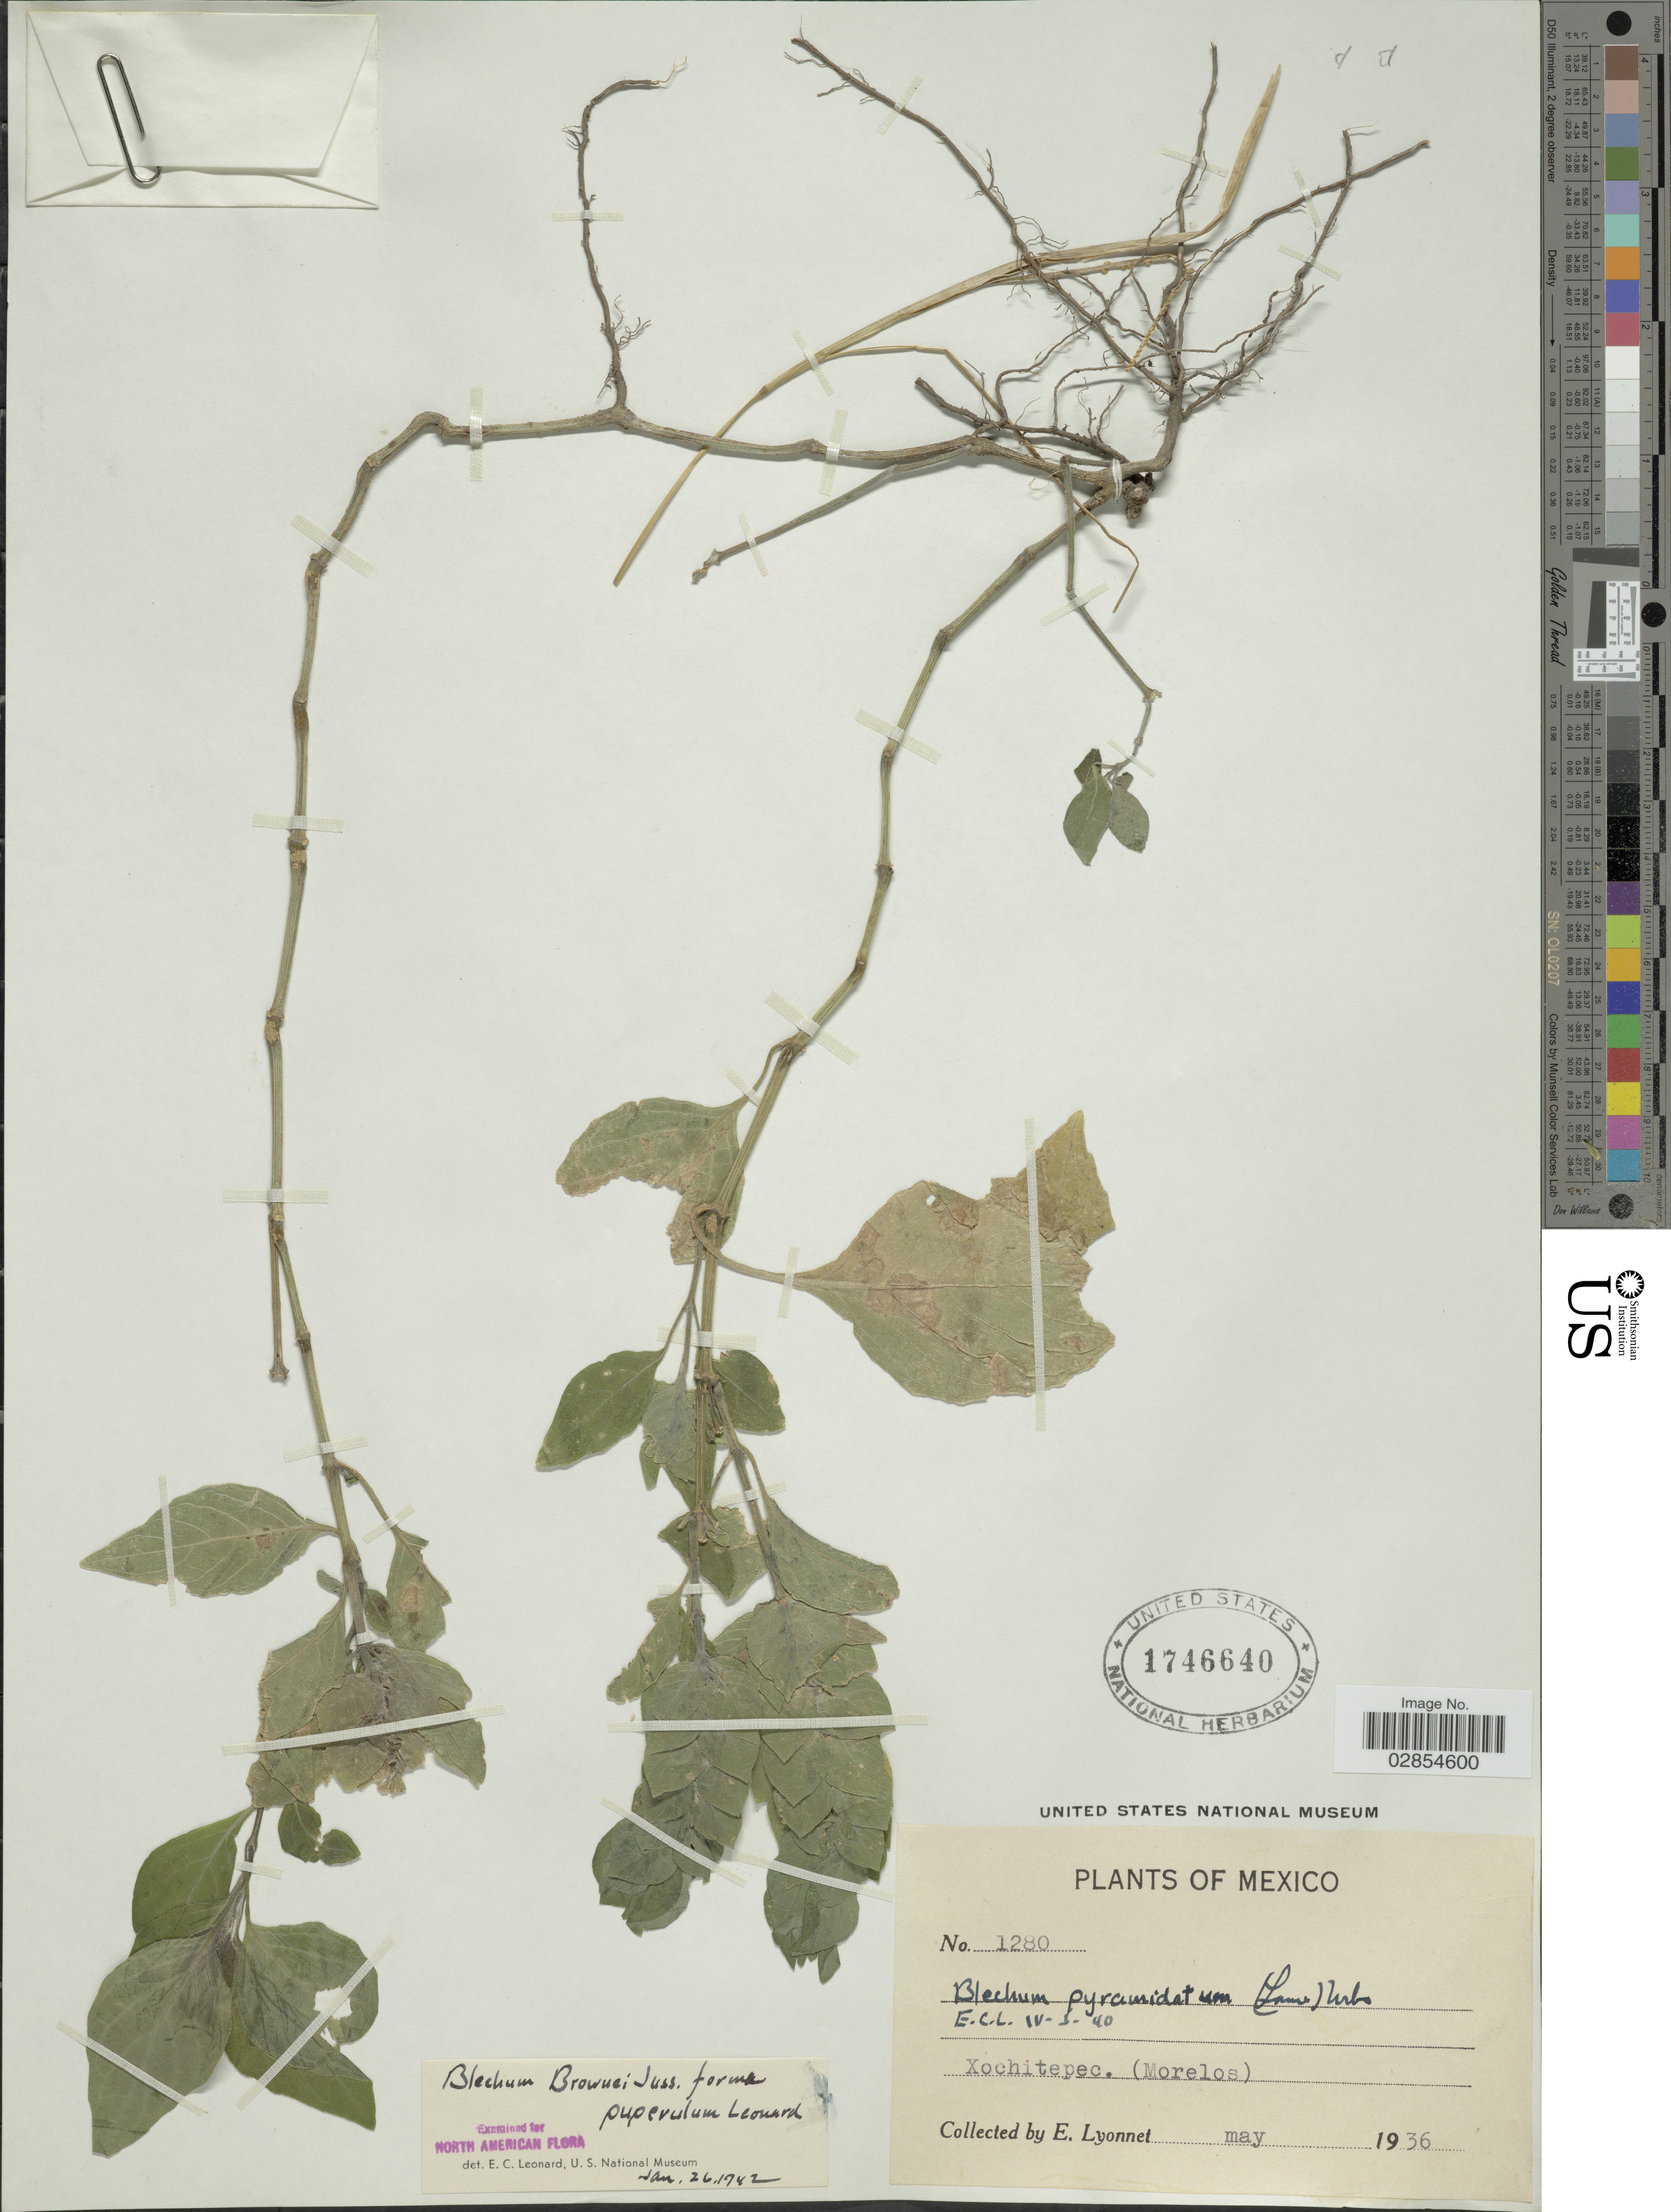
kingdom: Plantae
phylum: Tracheophyta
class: Magnoliopsida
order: Lamiales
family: Acanthaceae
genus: Blechum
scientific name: Blechum pyramidatum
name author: (Lam.) Urb.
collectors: E. Lyonnet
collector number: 1280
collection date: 1936-05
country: Mexico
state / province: Morelos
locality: Xochitepec. (Morelos).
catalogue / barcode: US 1746640